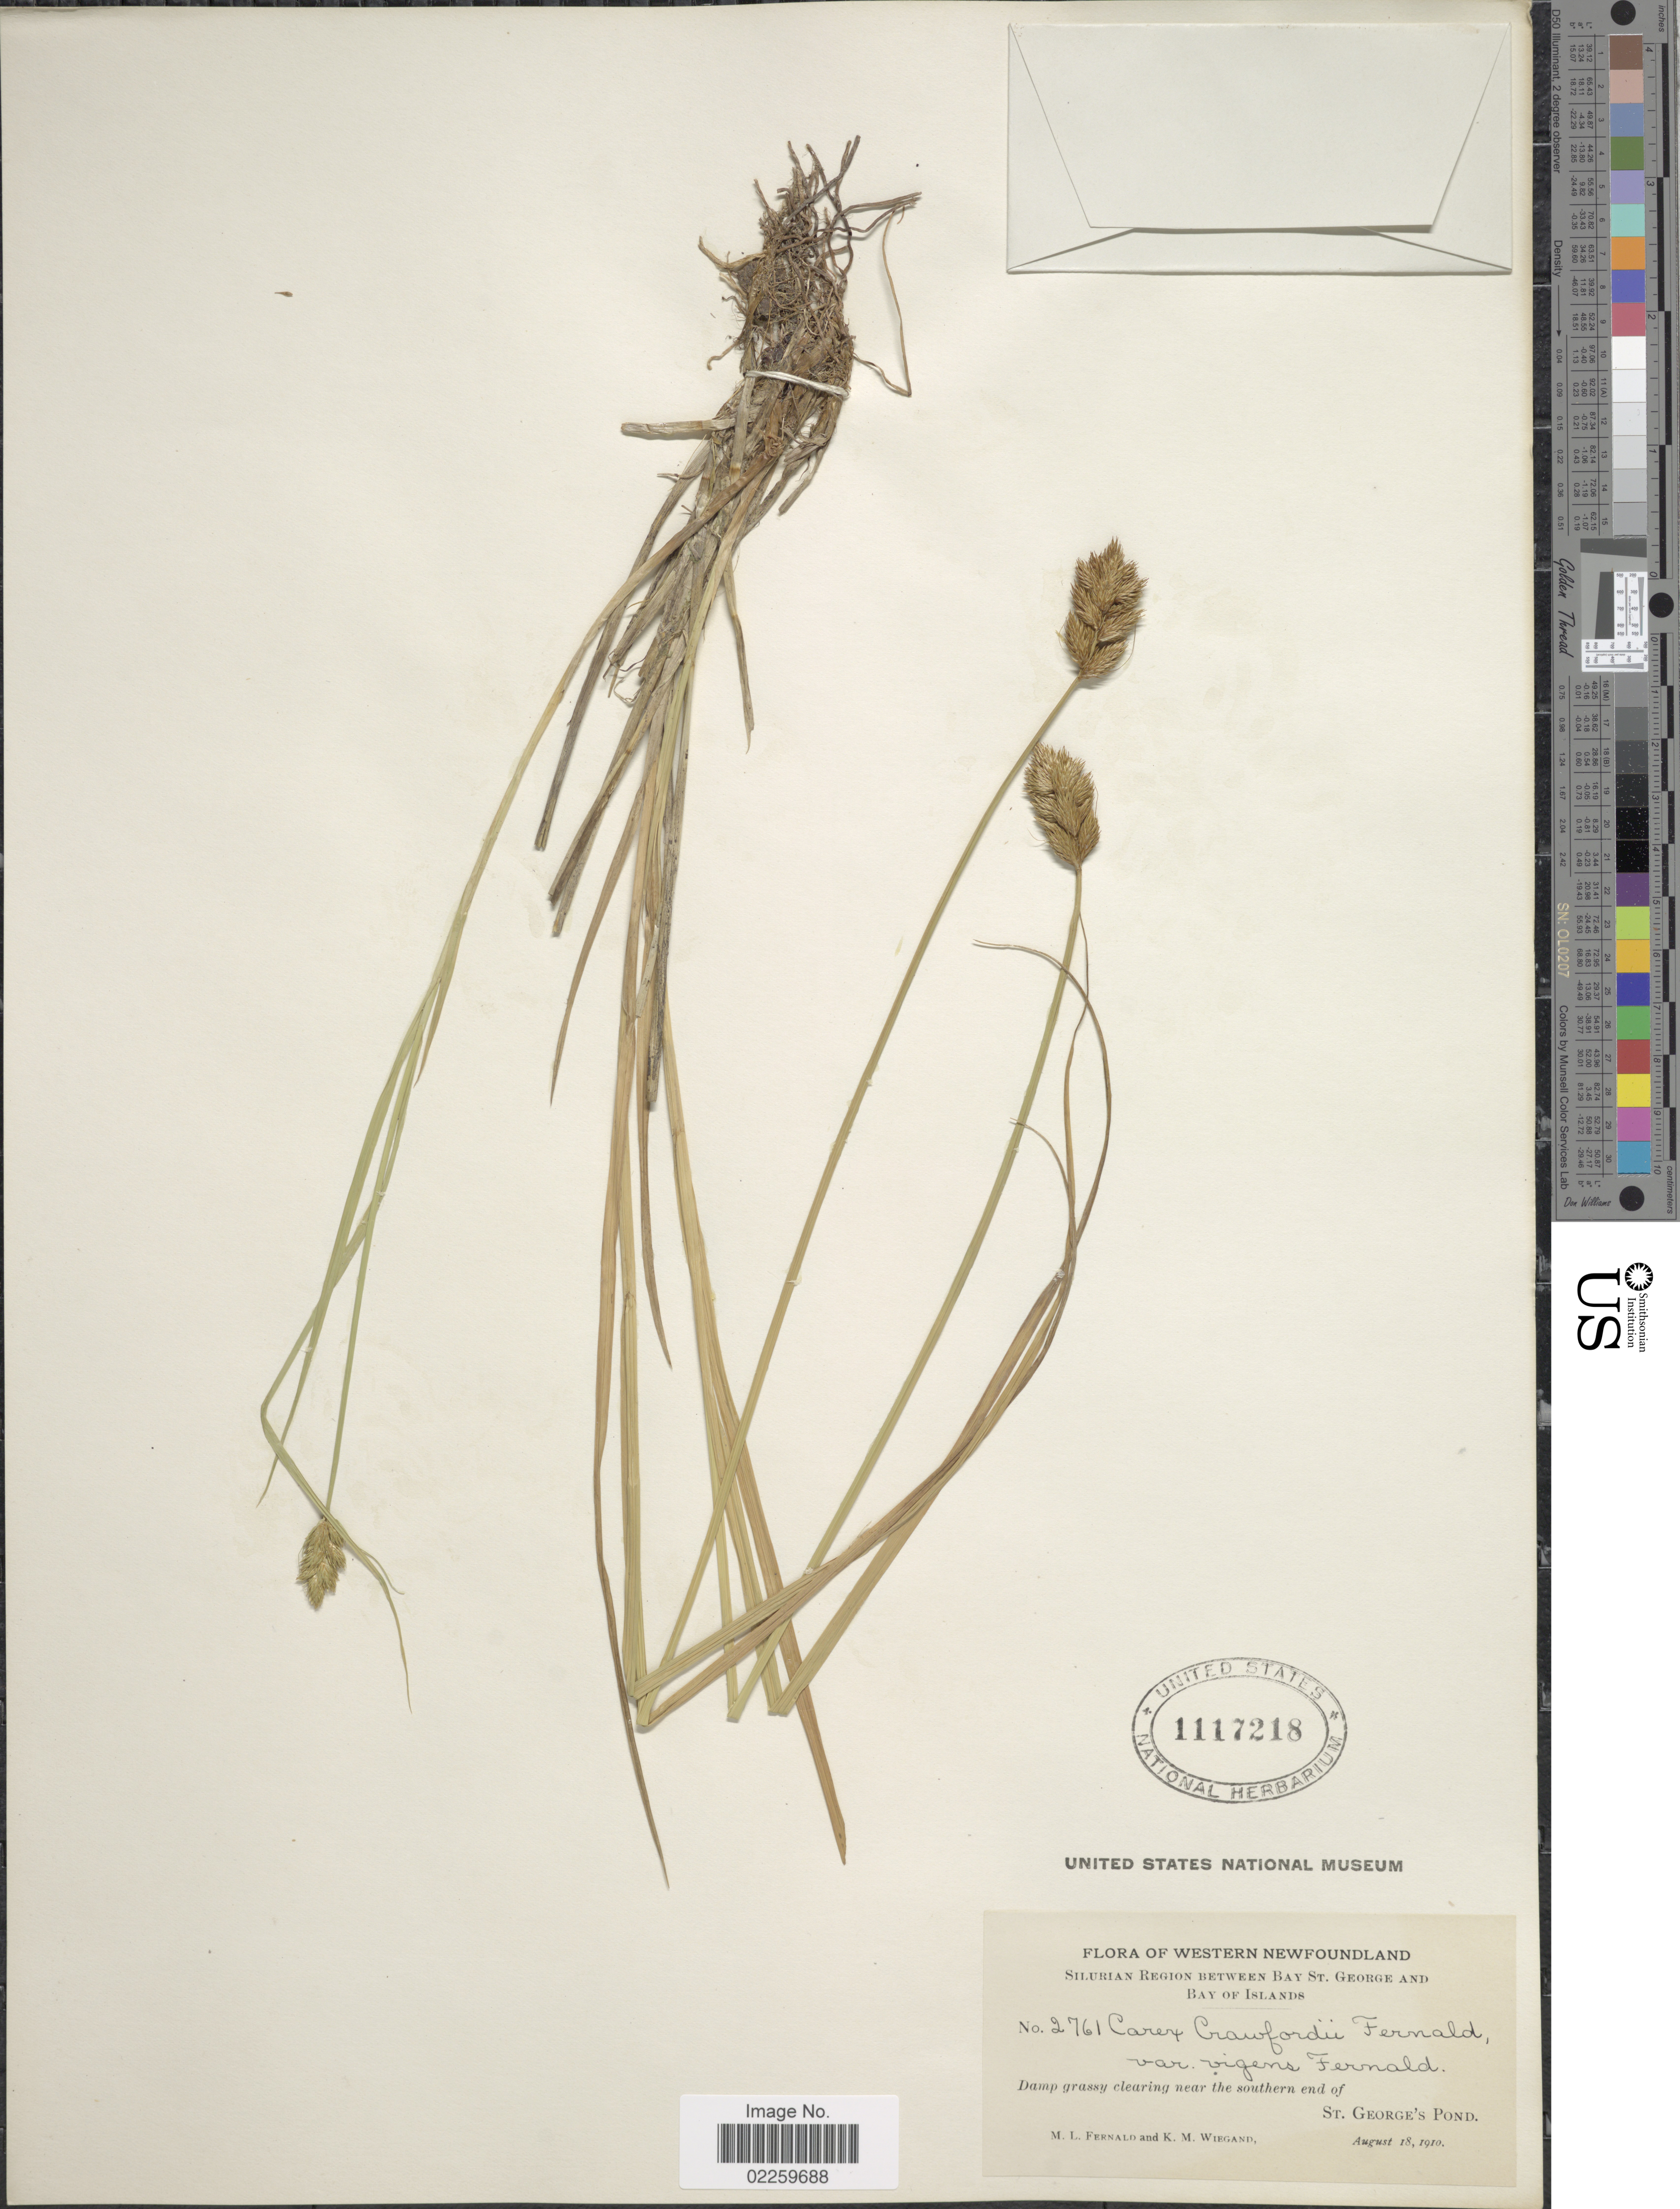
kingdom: Plantae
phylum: Tracheophyta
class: Liliopsida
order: Poales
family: Cyperaceae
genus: Carex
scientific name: Carex crawfordii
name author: Fernald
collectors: M. L. Fernald & K. M. Wiegand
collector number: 2761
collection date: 1910-08-18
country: Canada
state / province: Newfoundland and Labrador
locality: Western Newfoundland, Silurian Region between Bay St. George and Bay of Islands, damp grassy clearing near the southern end of St. George's Pond.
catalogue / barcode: US 1117218